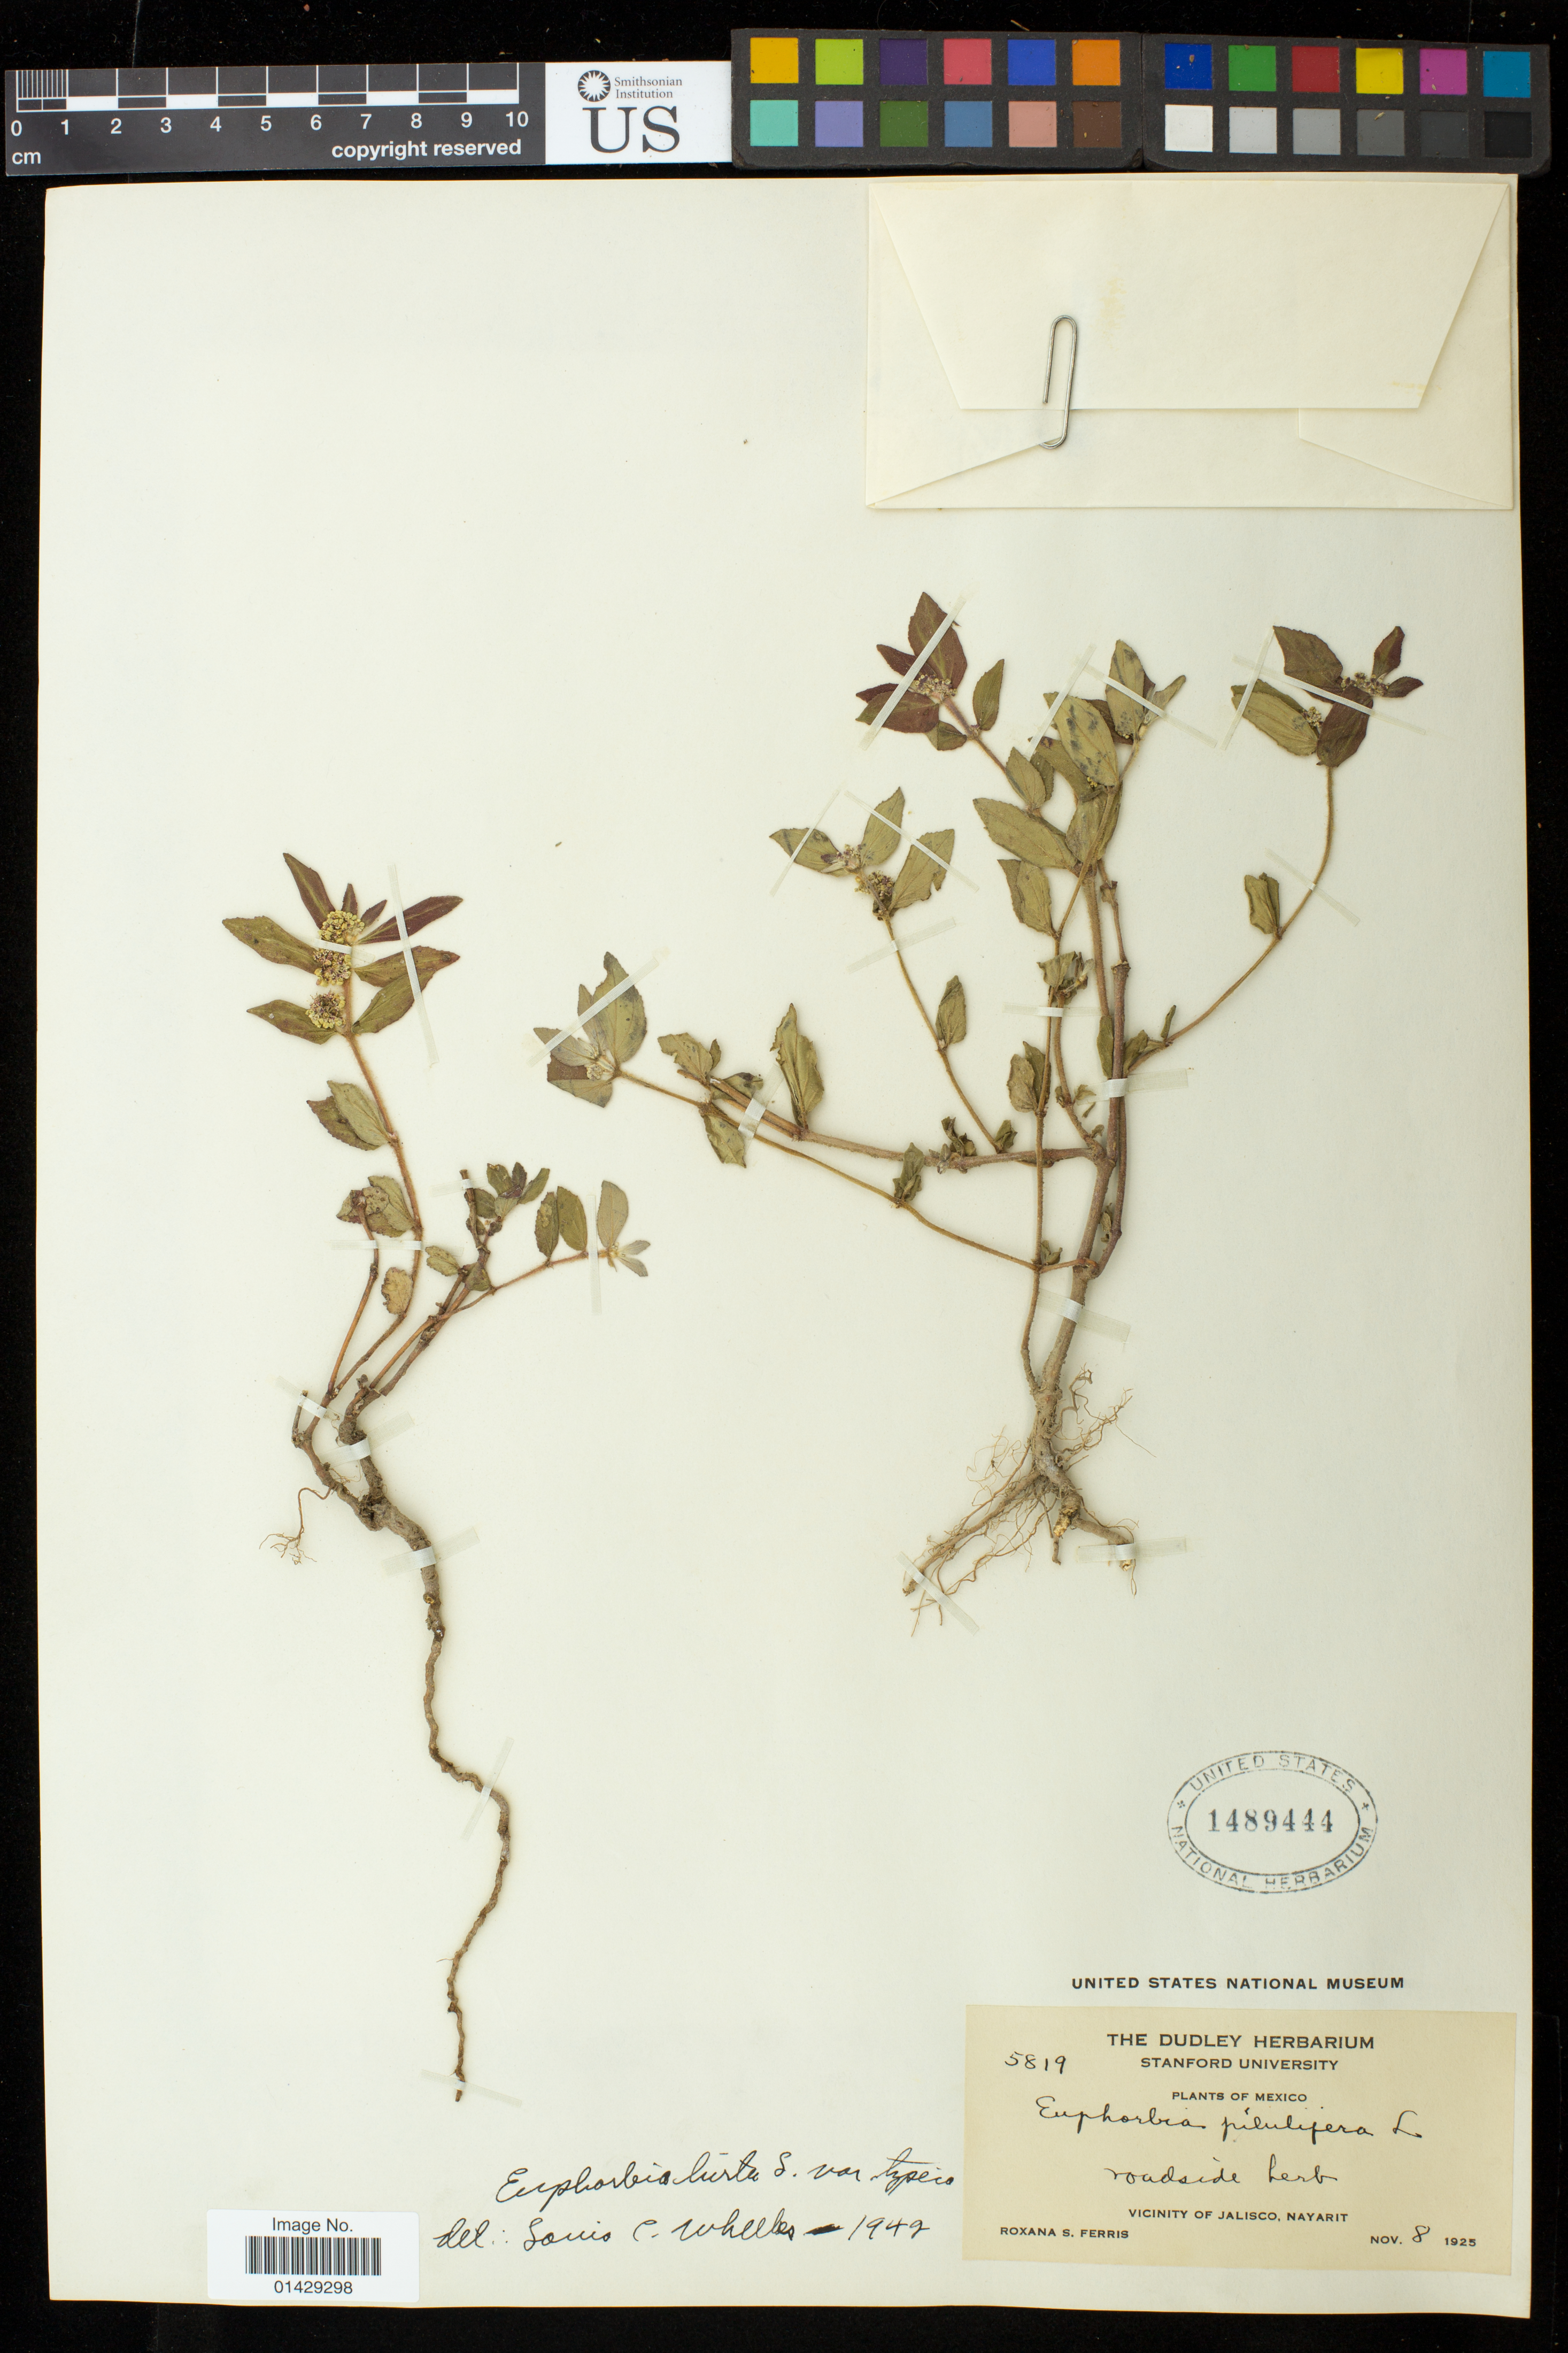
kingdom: Plantae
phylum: Tracheophyta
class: Magnoliopsida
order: Malpighiales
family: Euphorbiaceae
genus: Euphorbia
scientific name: Euphorbia hirta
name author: L.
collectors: R. S. Ferris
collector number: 5819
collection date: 1925-11-08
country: Mexico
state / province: Nayarit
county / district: Jalisco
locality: Roadside herb. Vicinity of Jalisco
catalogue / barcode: US 1489444